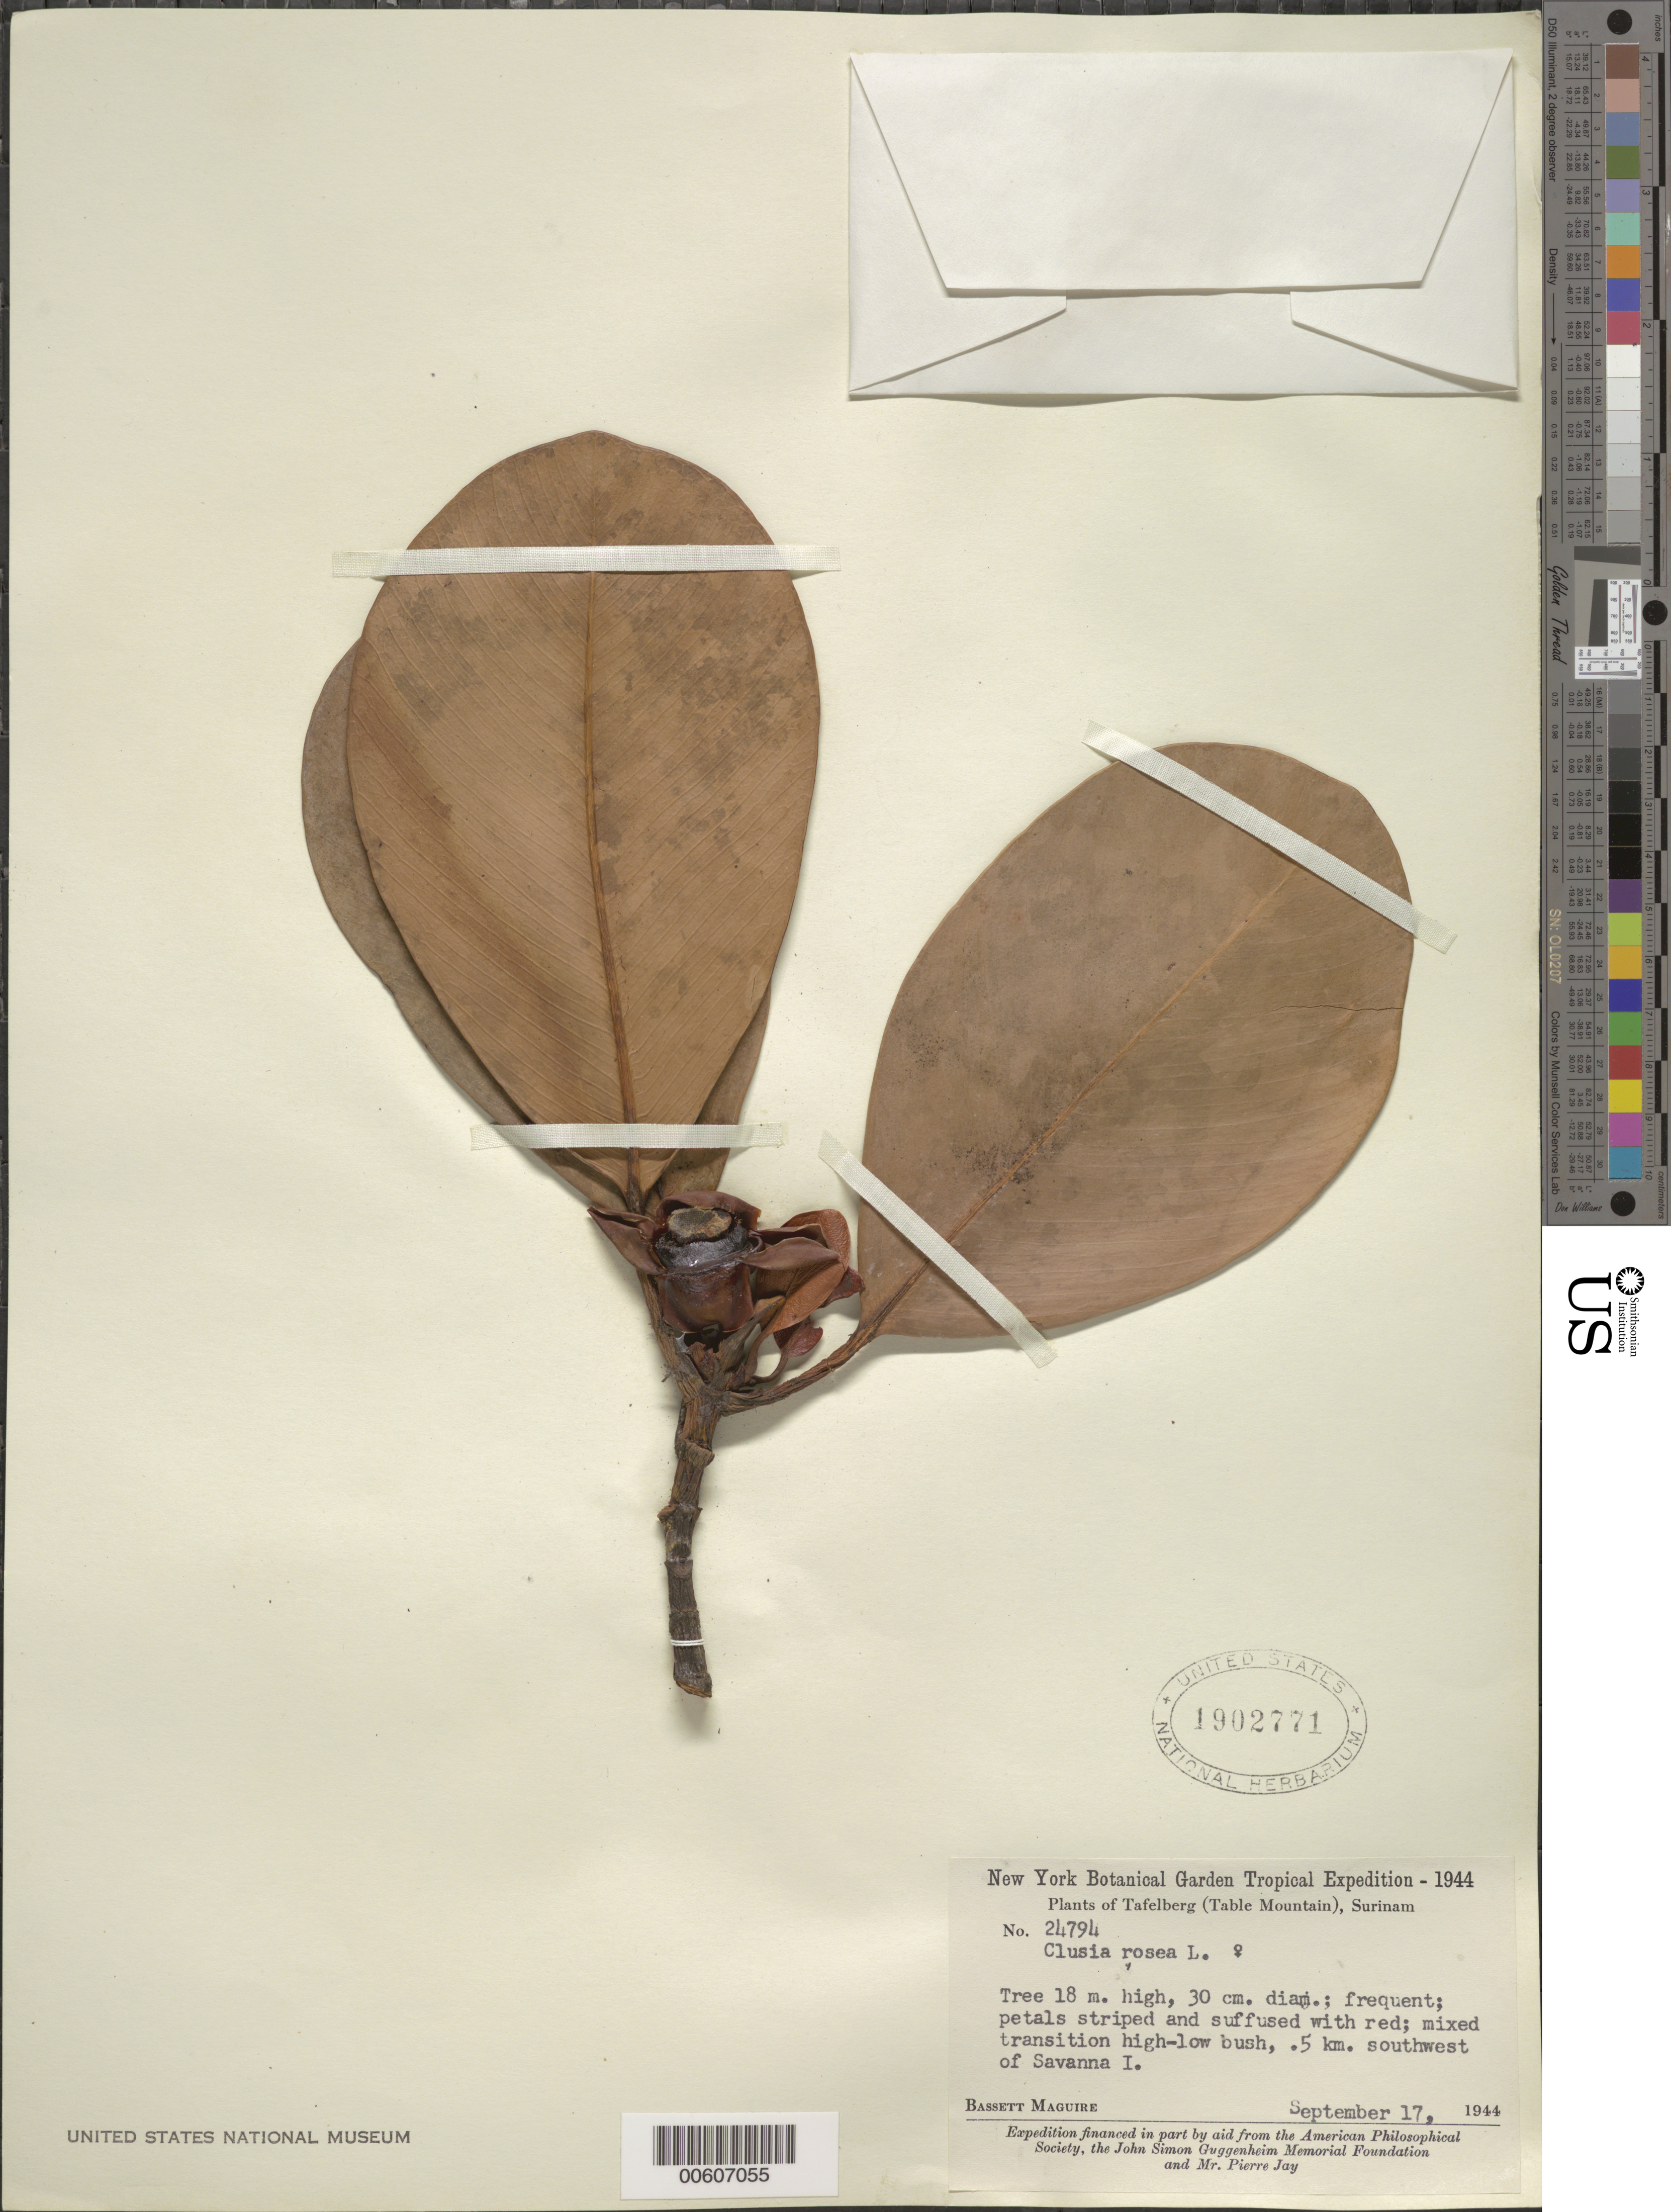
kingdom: Plantae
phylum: Tracheophyta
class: Magnoliopsida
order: Malpighiales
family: Clusiaceae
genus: Clusia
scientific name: Clusia rosea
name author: Jacq.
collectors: B. Maguire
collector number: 24794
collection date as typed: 17-Sep-44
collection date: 1944-09-17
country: Suriname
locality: Tafelberg (Table Mountain), Savanna I, 0.5 km SW of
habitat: Mixed transition high-low bush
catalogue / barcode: US 1902771